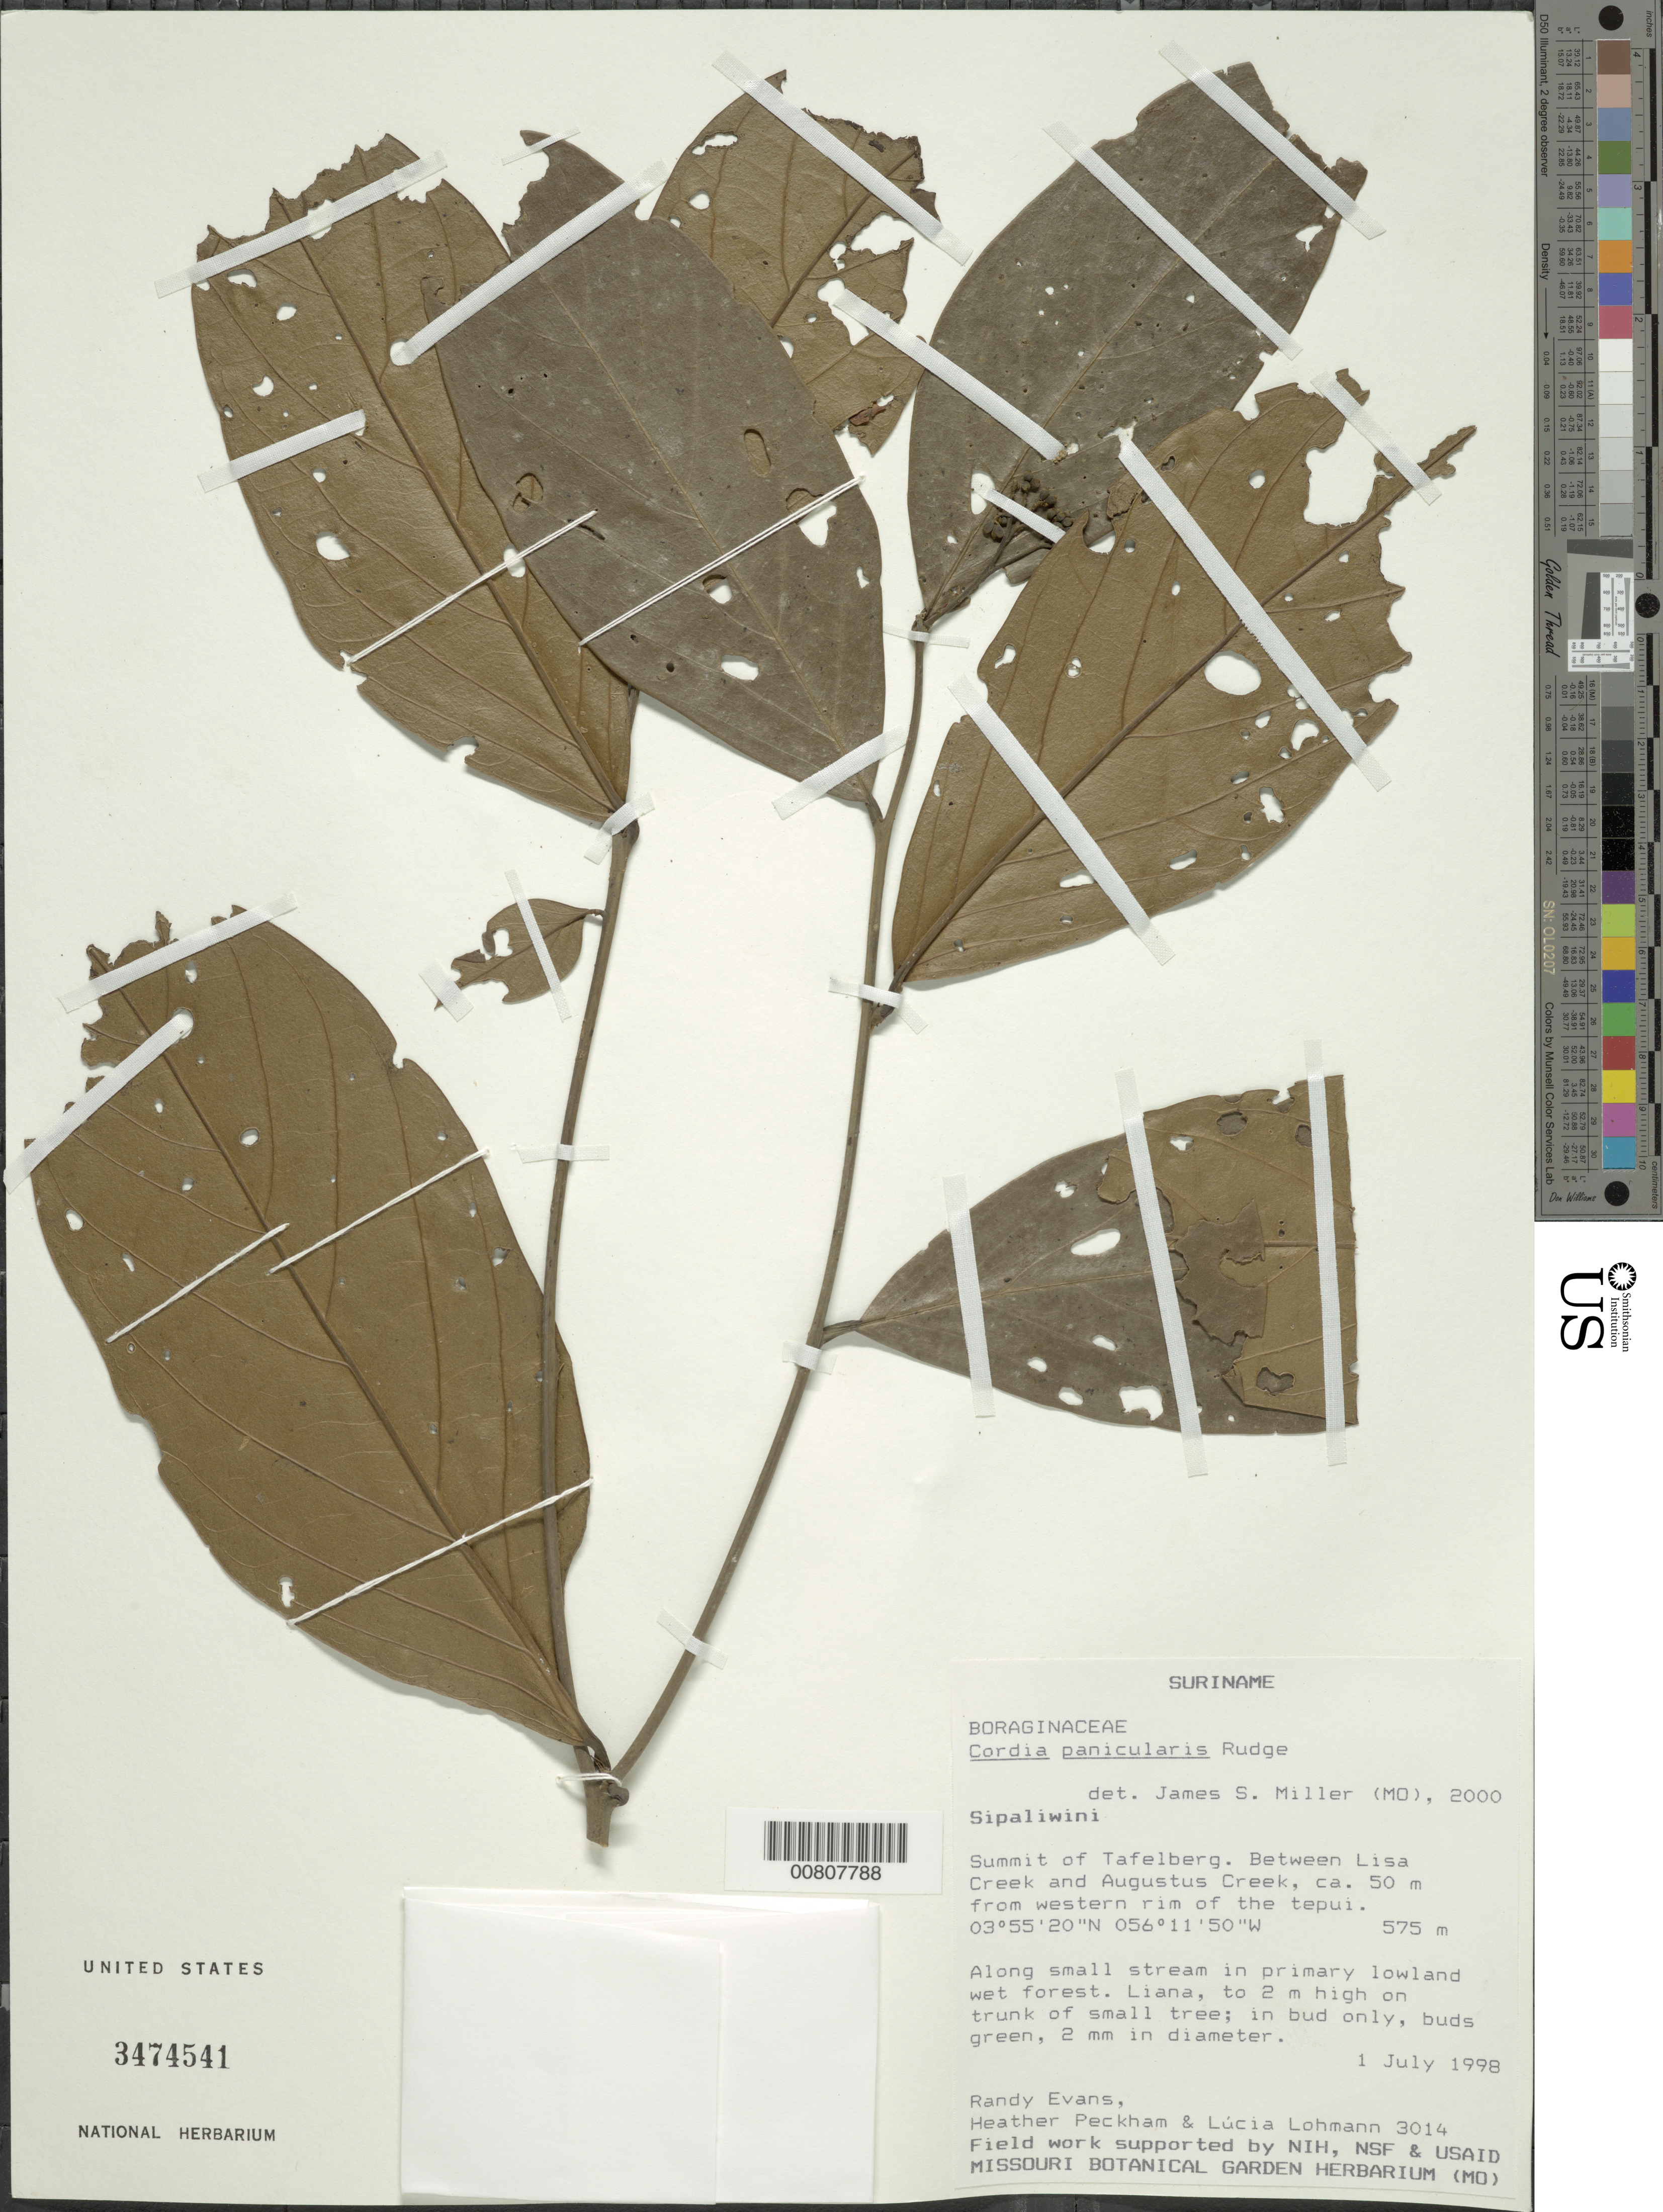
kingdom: Plantae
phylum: Tracheophyta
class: Magnoliopsida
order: Boraginales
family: Cordiaceae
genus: Cordia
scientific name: Cordia panicularis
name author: Rudge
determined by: Miller, James S., (MO), Missouri Botanical Garden (UNITED STATES)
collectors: R. Evans, H. Peckham & L. Lohmann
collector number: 3014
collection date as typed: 1-Jul-98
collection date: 1998-07-01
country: Suriname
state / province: Sipaliwini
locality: Tafelberg (Table Mountain), summit, betw. Lisa Creek and Augustus Creek, 50 m from W rim of tepuí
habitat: Along small stream in primary lowland wet forest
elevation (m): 575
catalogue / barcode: US 3474541